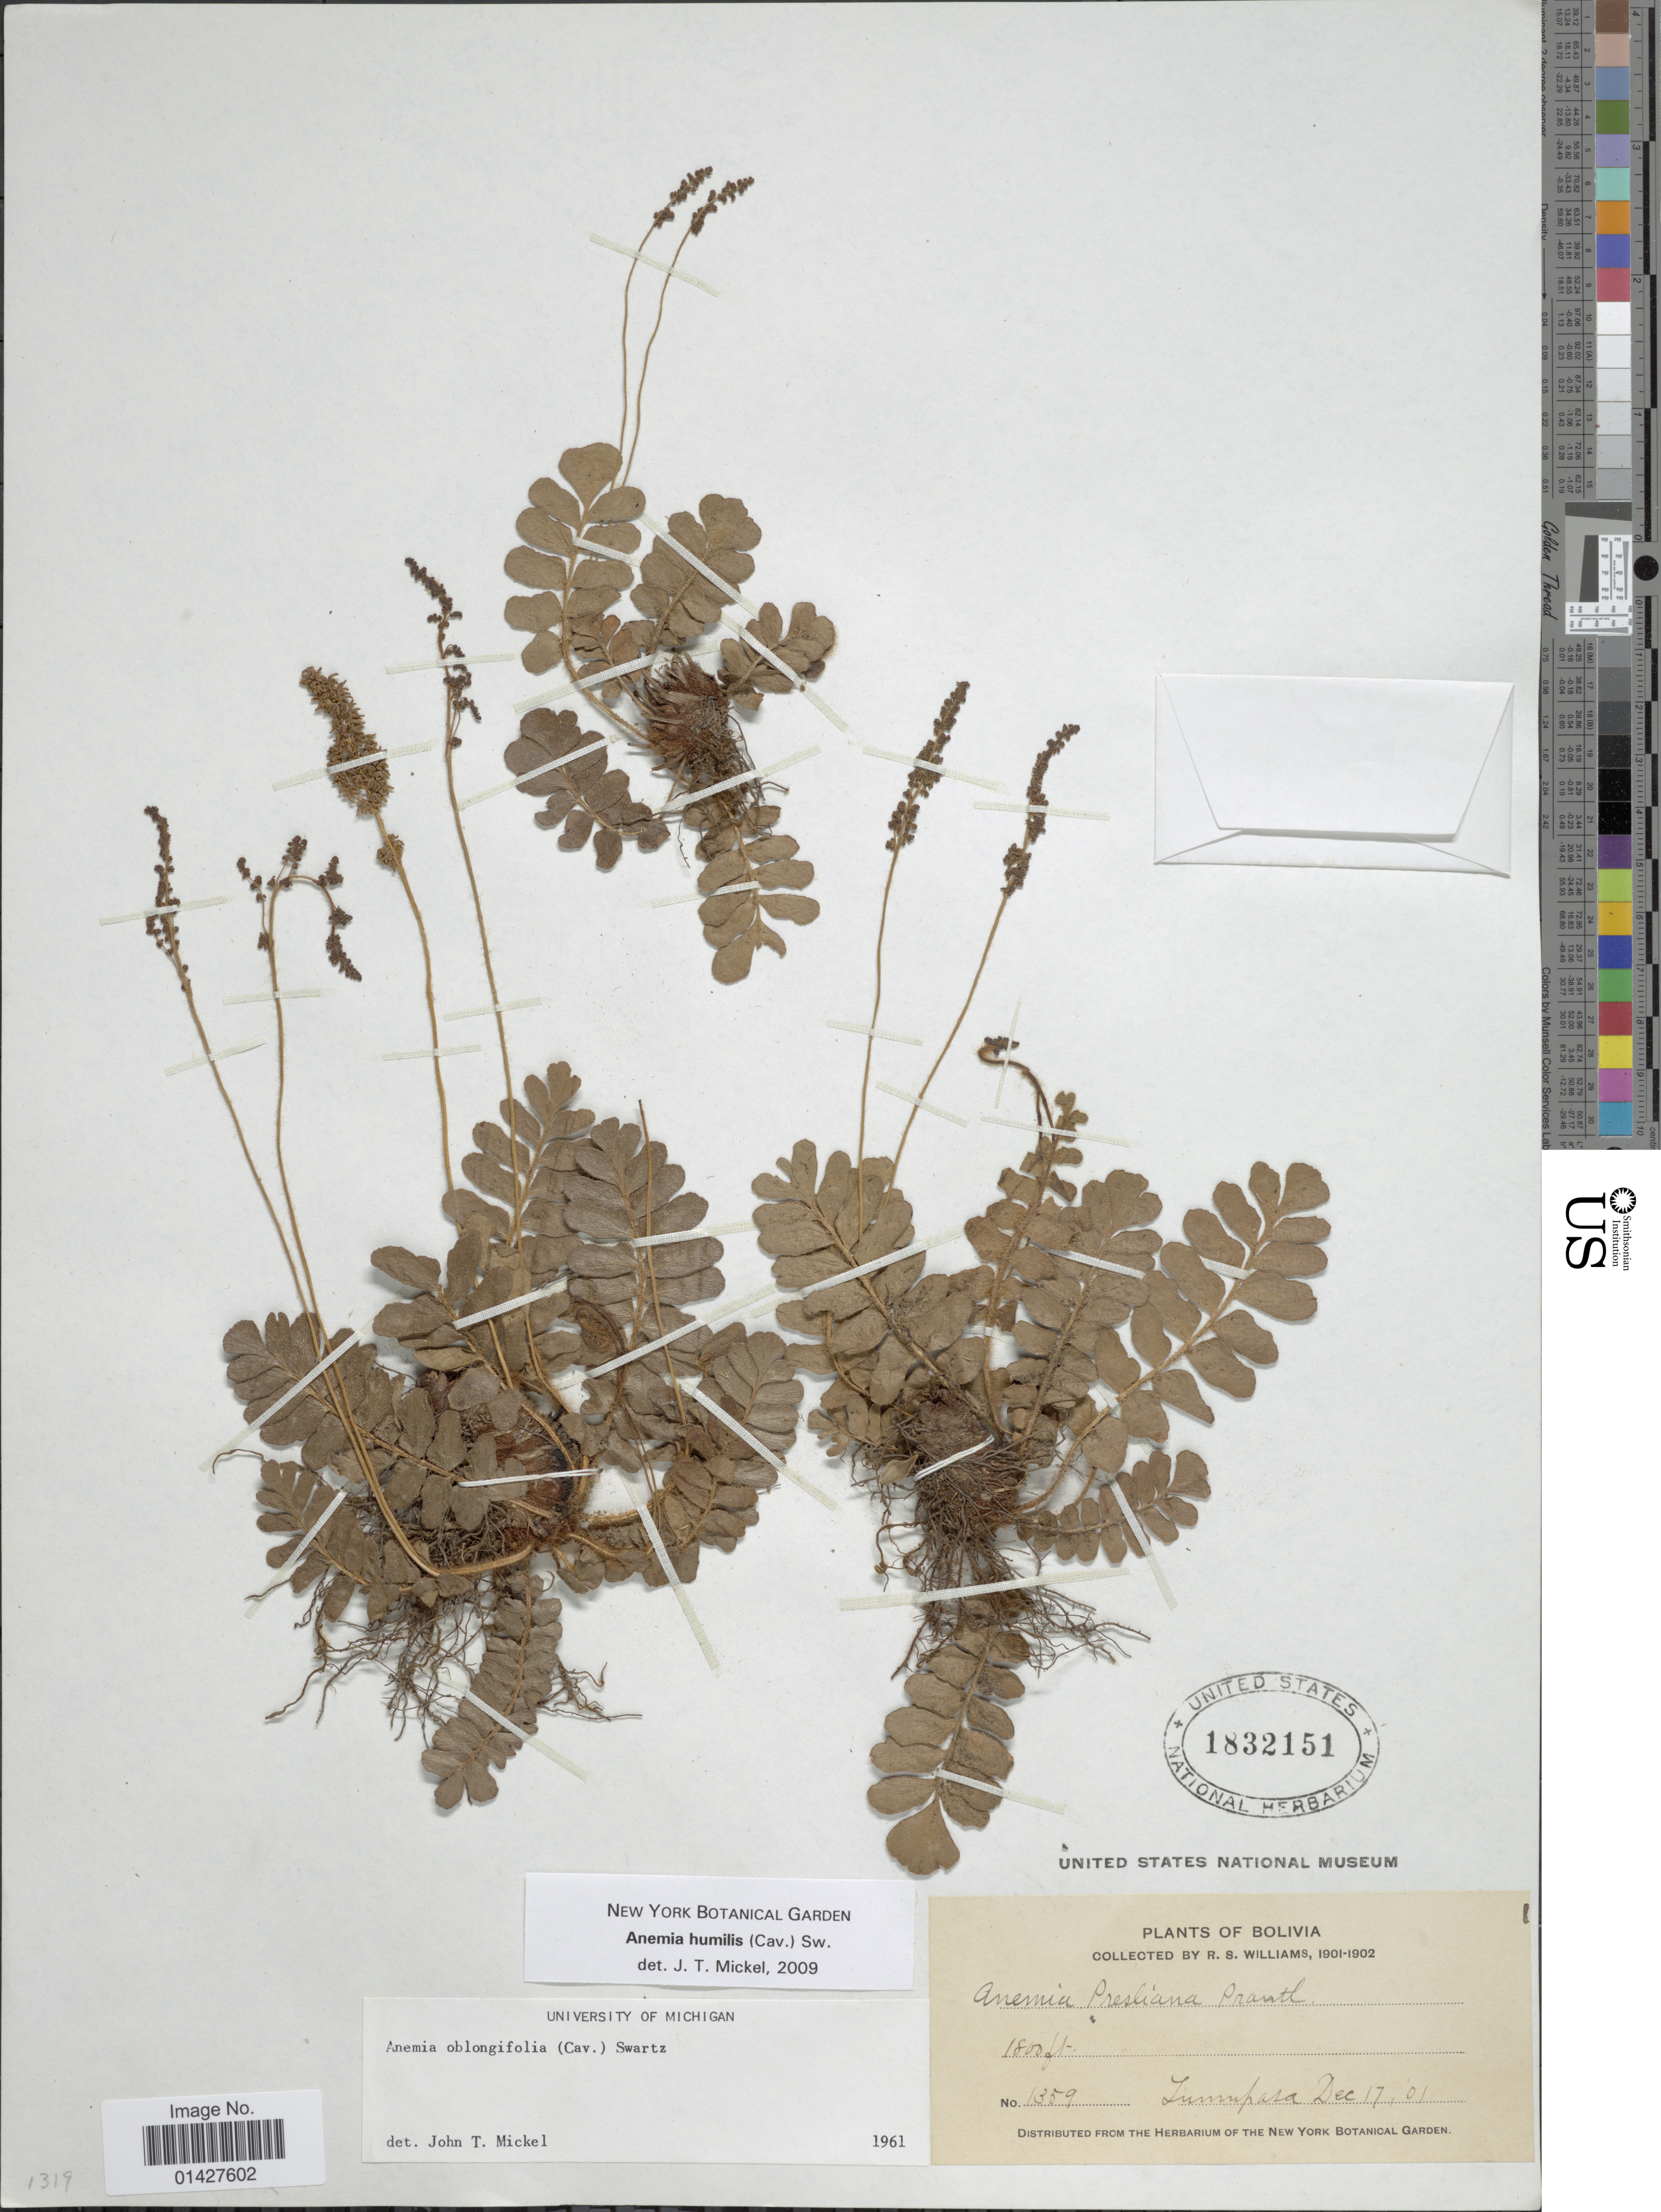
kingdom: Plantae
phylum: Tracheophyta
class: Polypodiopsida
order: Schizaeales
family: Anemiaceae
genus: Anemia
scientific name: Anemia humilis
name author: (Cav.) Sw.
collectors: R. S. Williams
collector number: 1359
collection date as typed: Dec. 17, '01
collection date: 1901-12-17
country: Bolivia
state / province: La Paz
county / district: Iturralde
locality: Tumupasa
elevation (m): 549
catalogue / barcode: US 1832151